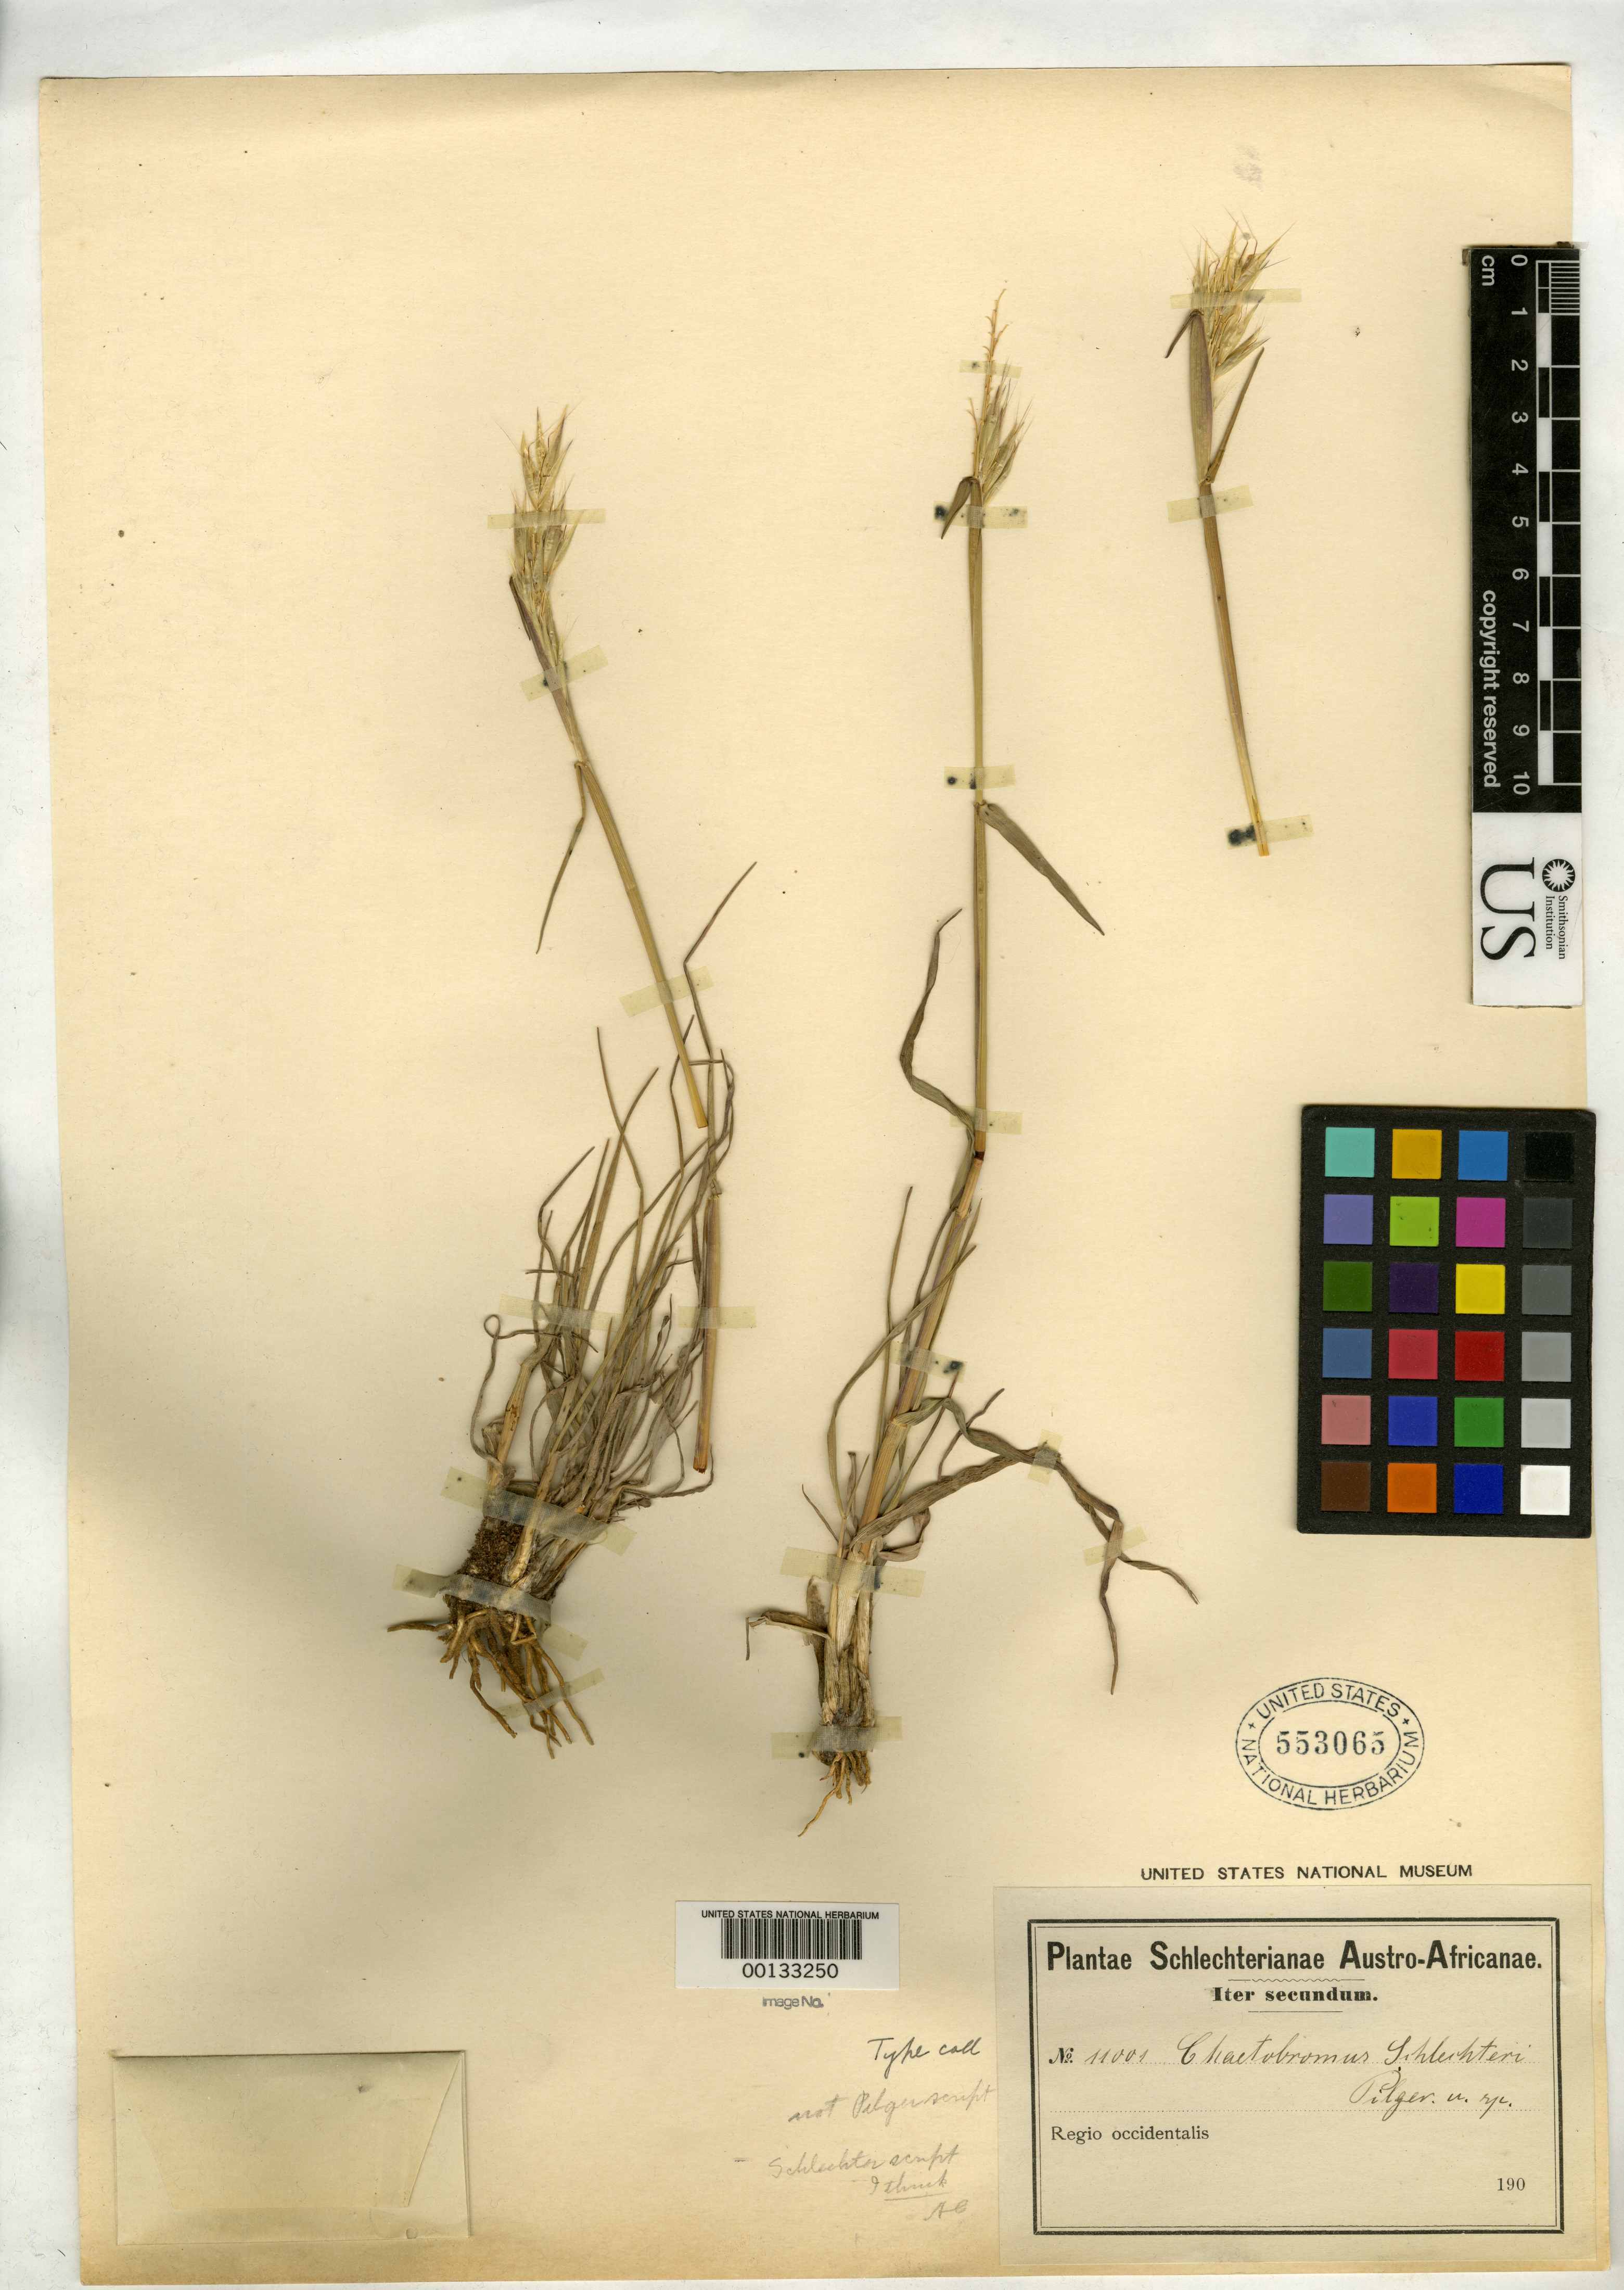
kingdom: Plantae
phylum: Tracheophyta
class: Liliopsida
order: Poales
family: Poaceae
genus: Chaetobromus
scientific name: Chaetobromus schlechteri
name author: Pilg.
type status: Isotype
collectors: F. R. R. Schlechter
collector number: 11001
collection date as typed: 190-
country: South Africa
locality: Westliche region.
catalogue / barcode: US 553065